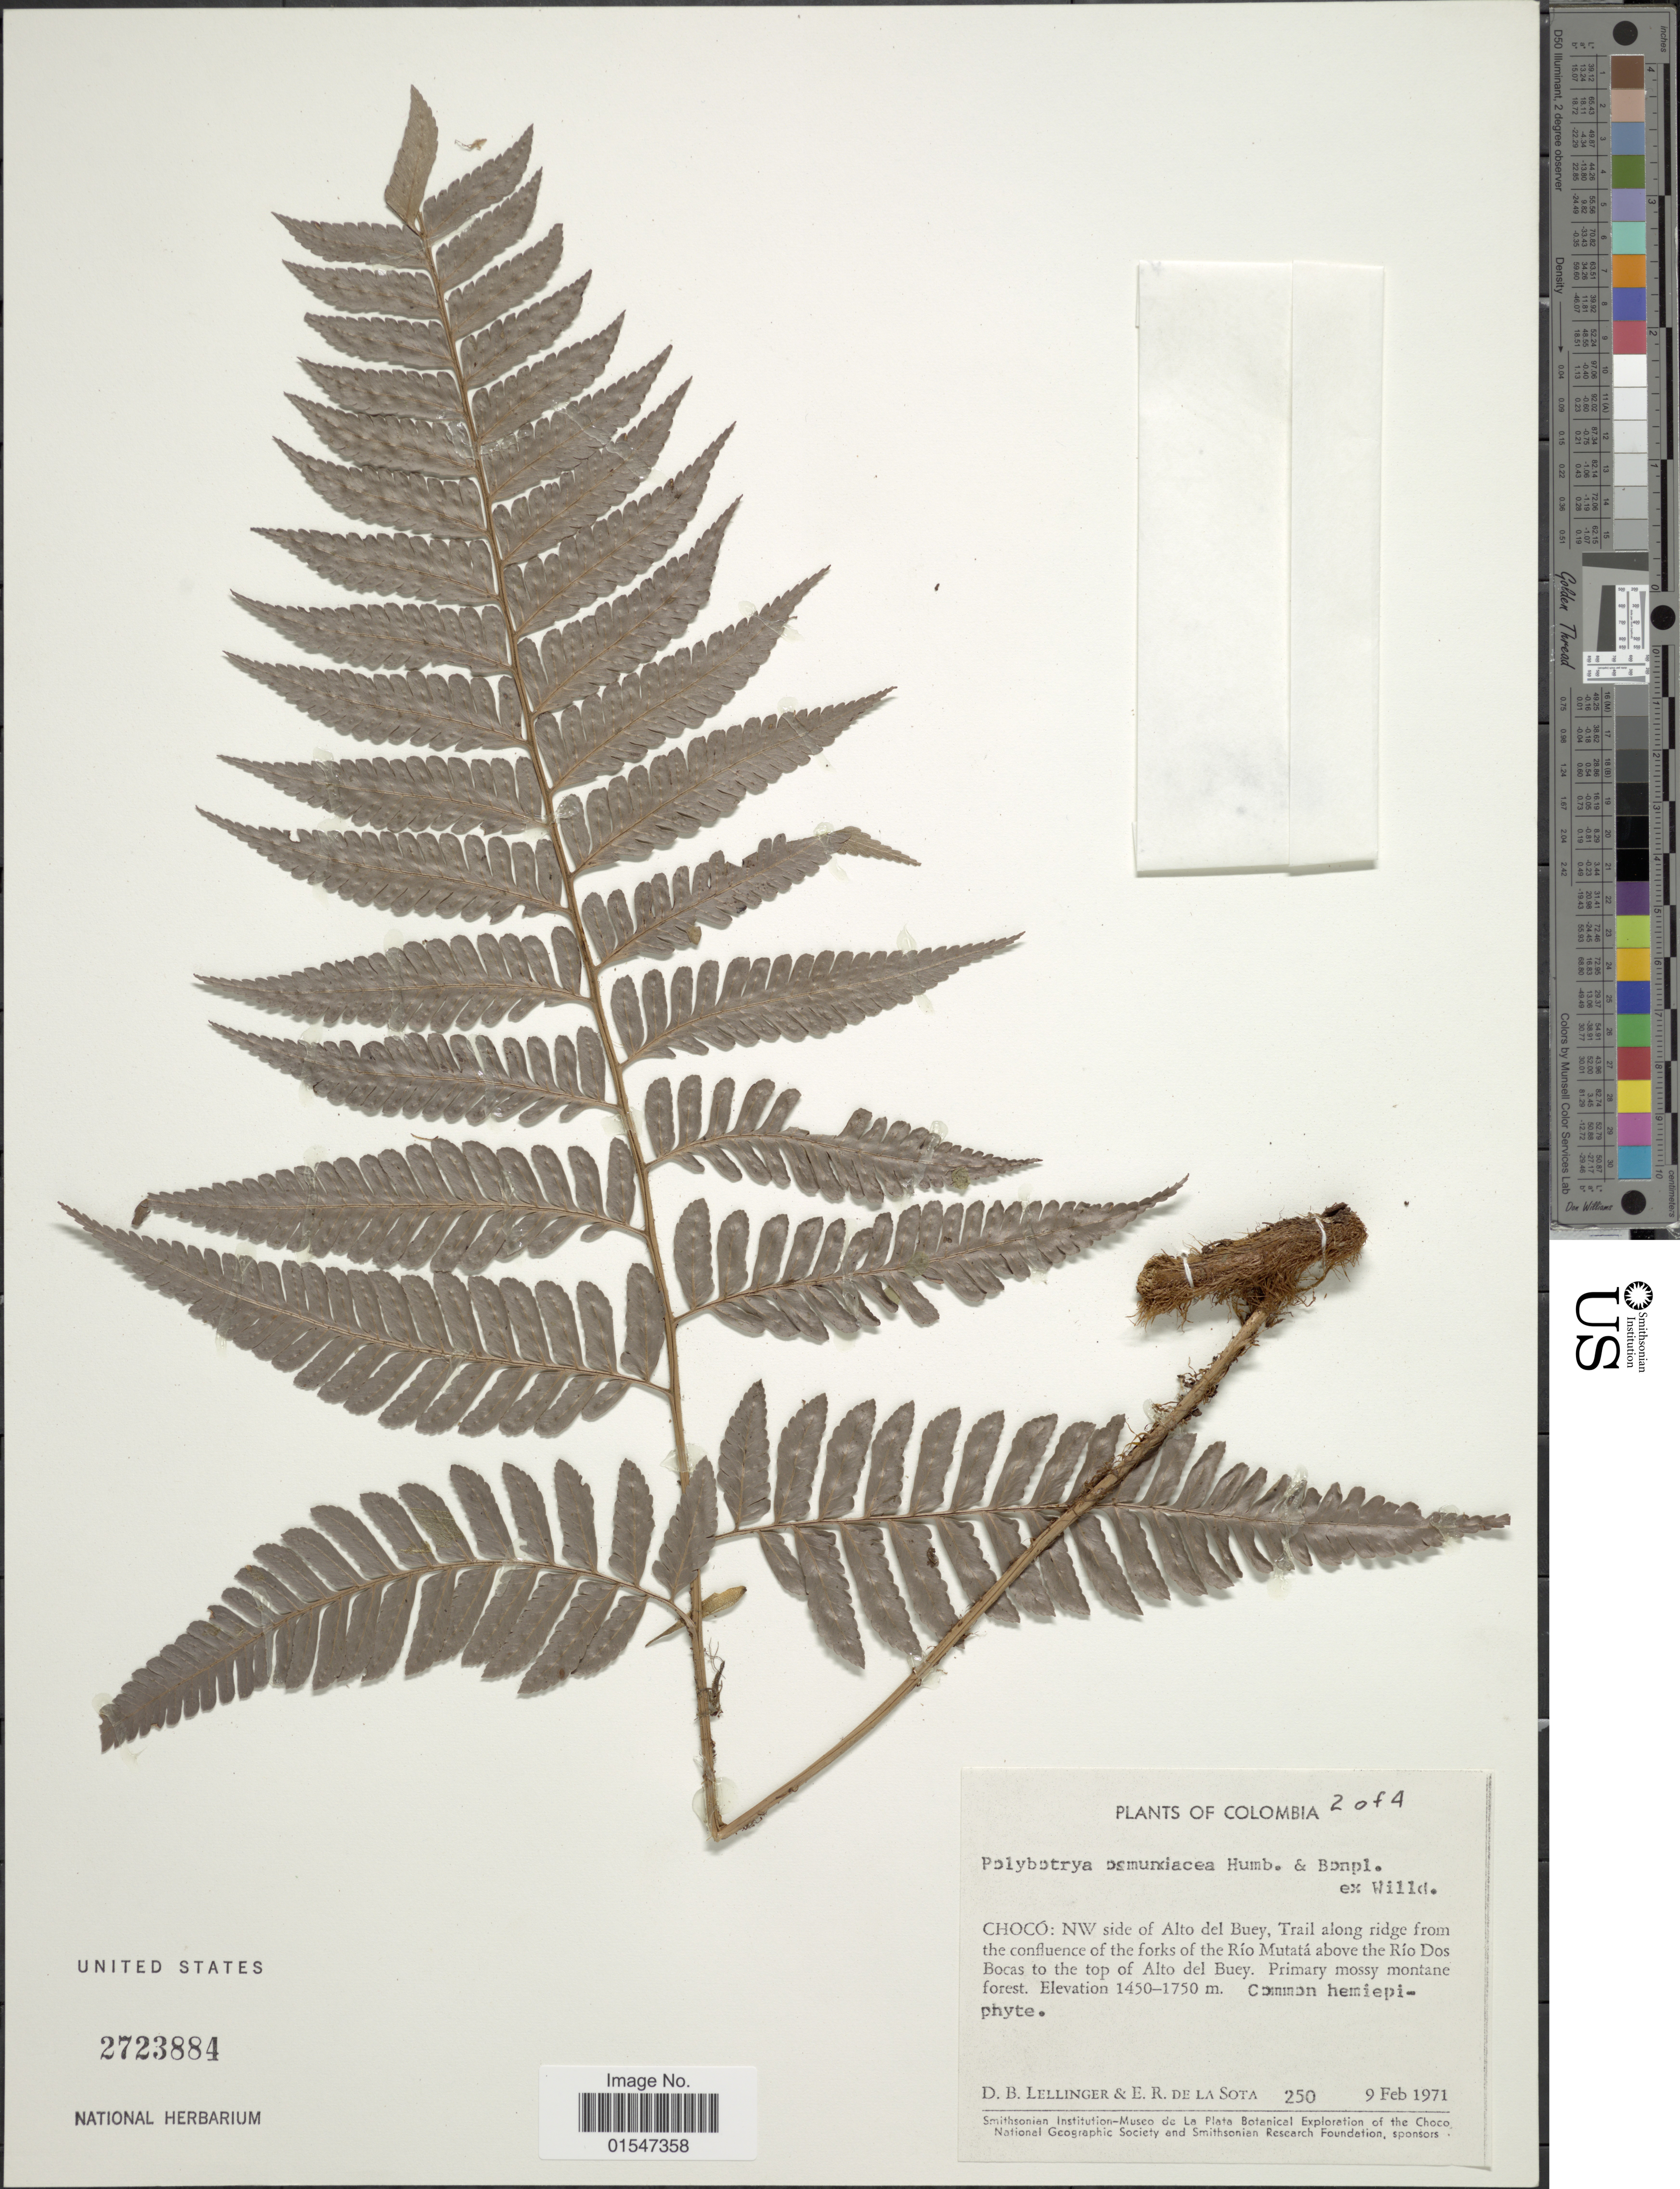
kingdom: Plantae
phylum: Tracheophyta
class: Polypodiopsida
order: Polypodiales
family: Dryopteridaceae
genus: Polybotrya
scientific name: Polybotrya osmundacea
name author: Humb. & Bonpl. ex Willd.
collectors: D. B. Lellinger & E. R. de la Sota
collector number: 250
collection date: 1971-02-09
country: Colombia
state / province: Chocó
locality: NW side of Alto del Buey, Trail along ridge from the confluence of the forks of the Río Mutatá above the Río Dos Bocas to the top of Alto del Buey.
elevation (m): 1450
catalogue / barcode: US 2723884